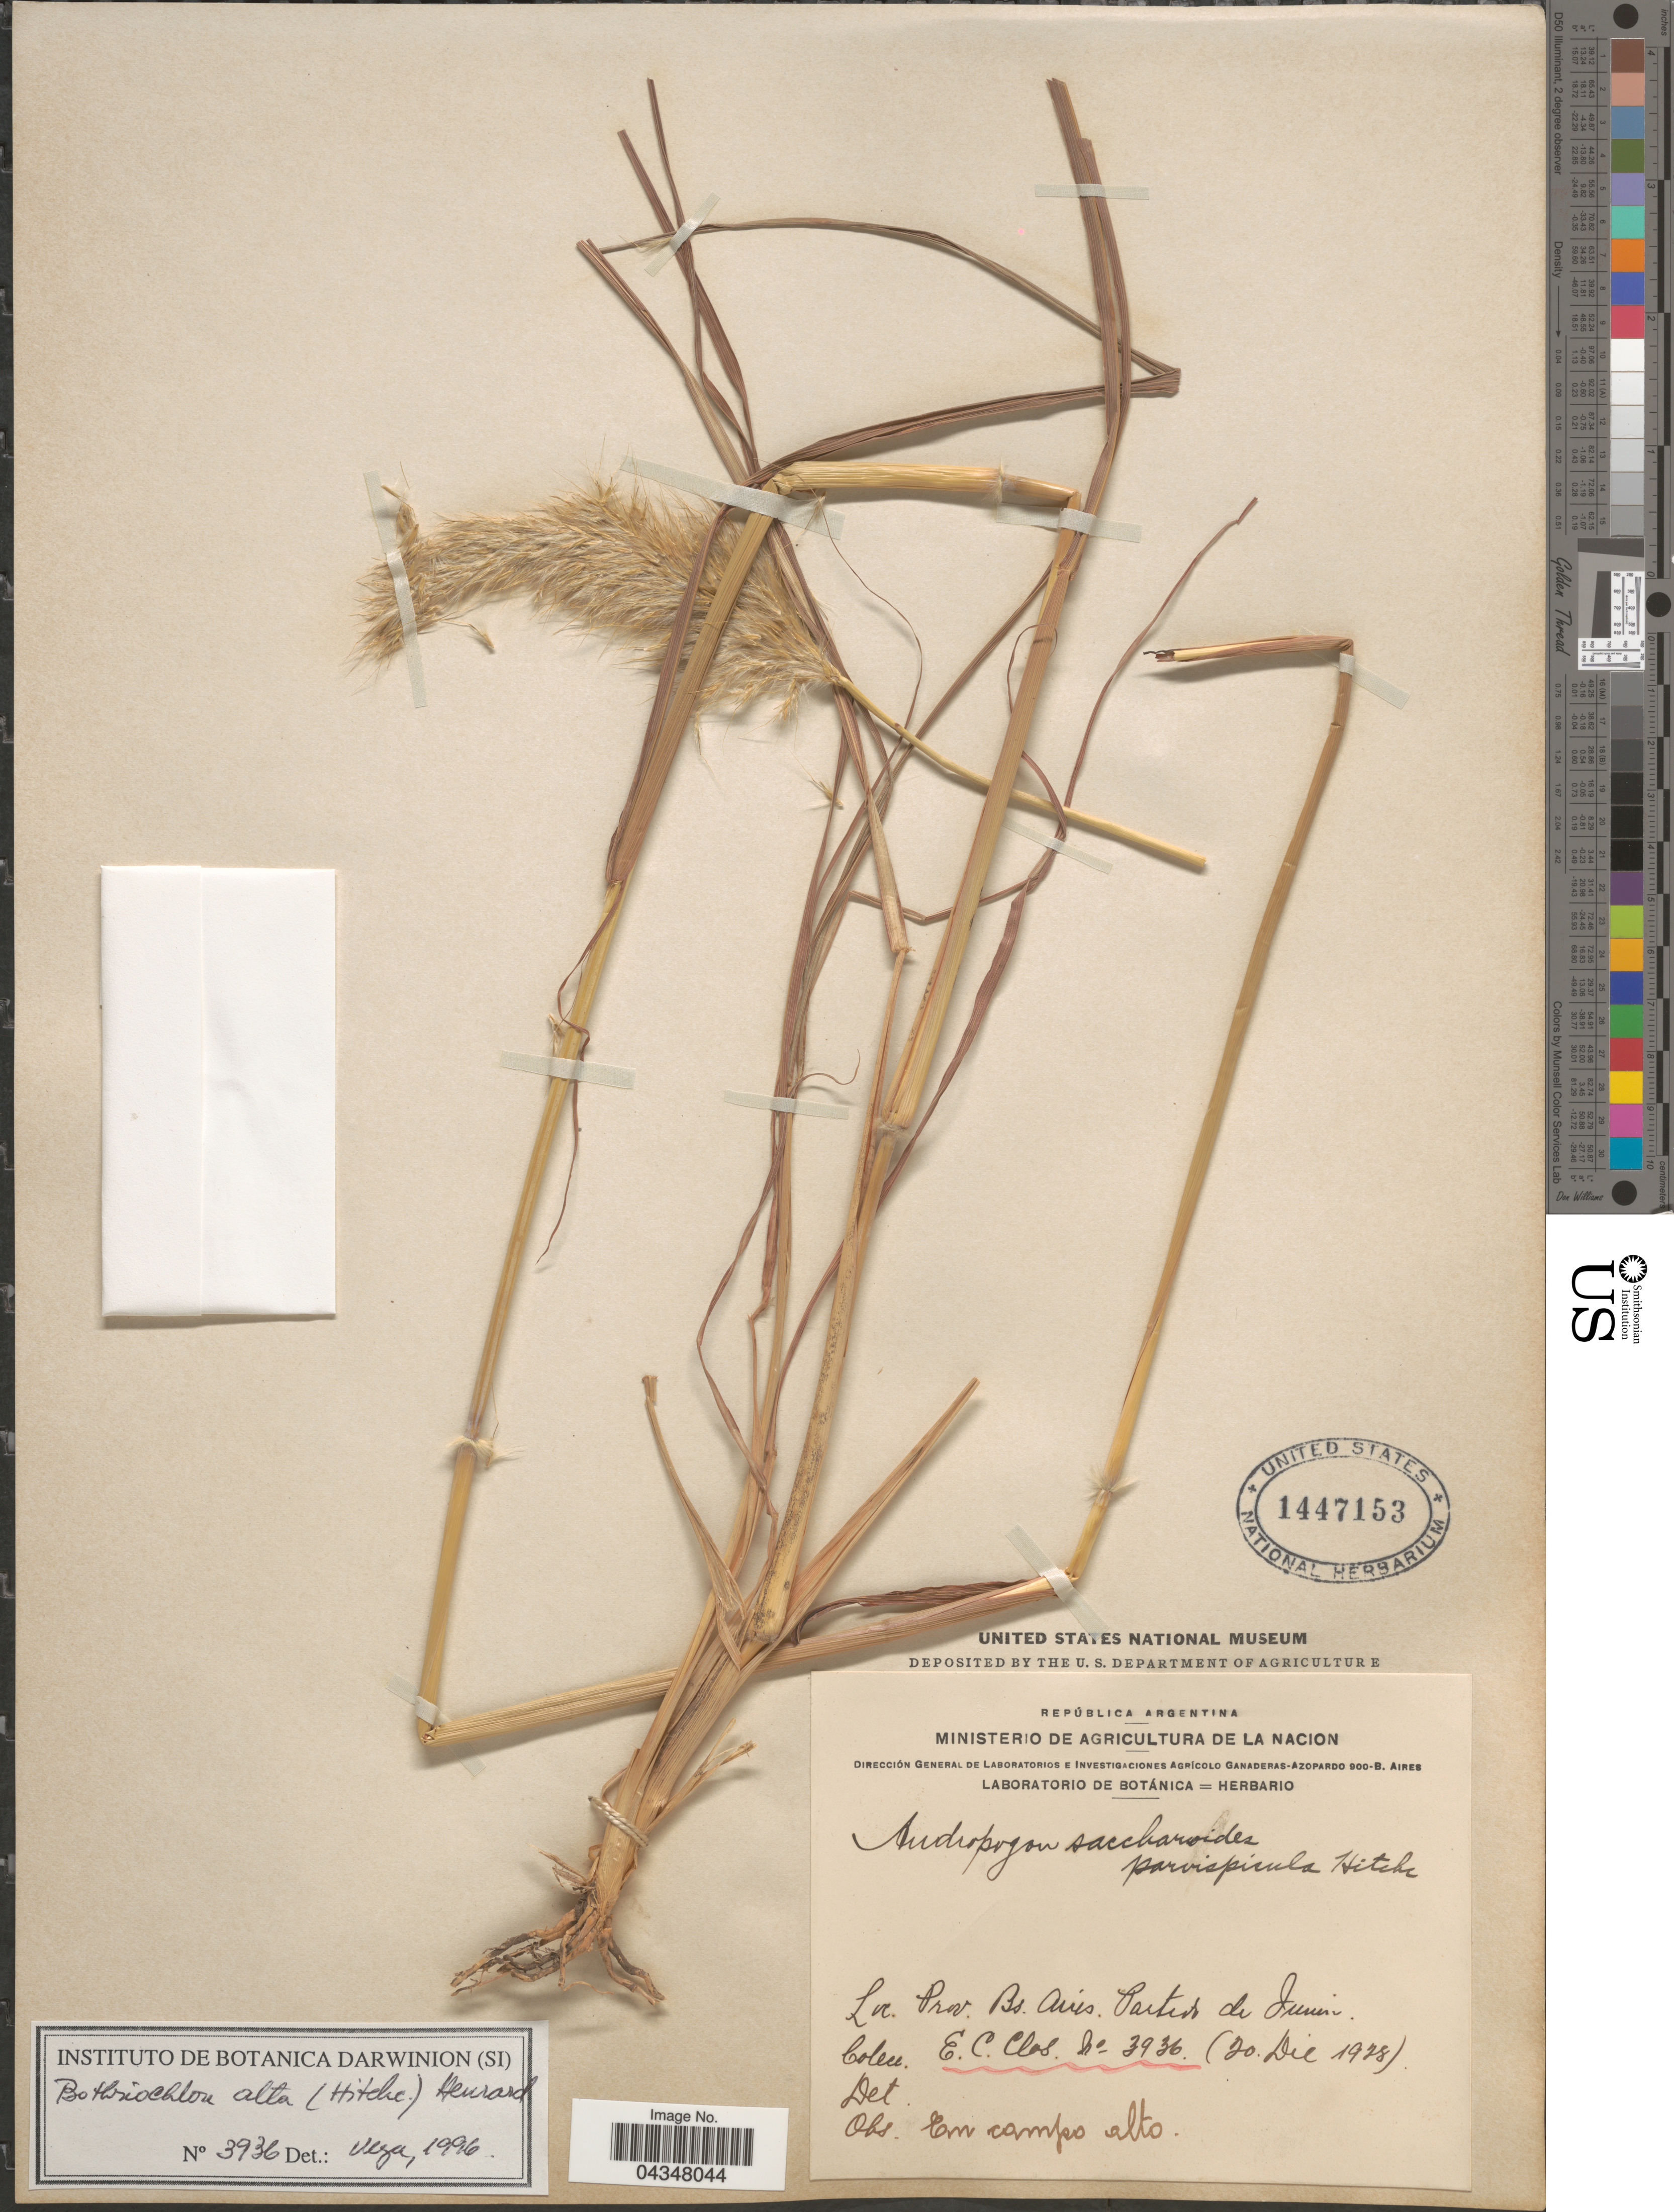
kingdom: Plantae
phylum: Tracheophyta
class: Liliopsida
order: Poales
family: Poaceae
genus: Bothriochloa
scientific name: Bothriochloa alta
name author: (Hitchc.) Henr.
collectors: E. Clos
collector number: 3936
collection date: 1928-12-20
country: Argentina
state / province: Buenos Aires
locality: Partido de Junin.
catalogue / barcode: US 1447153